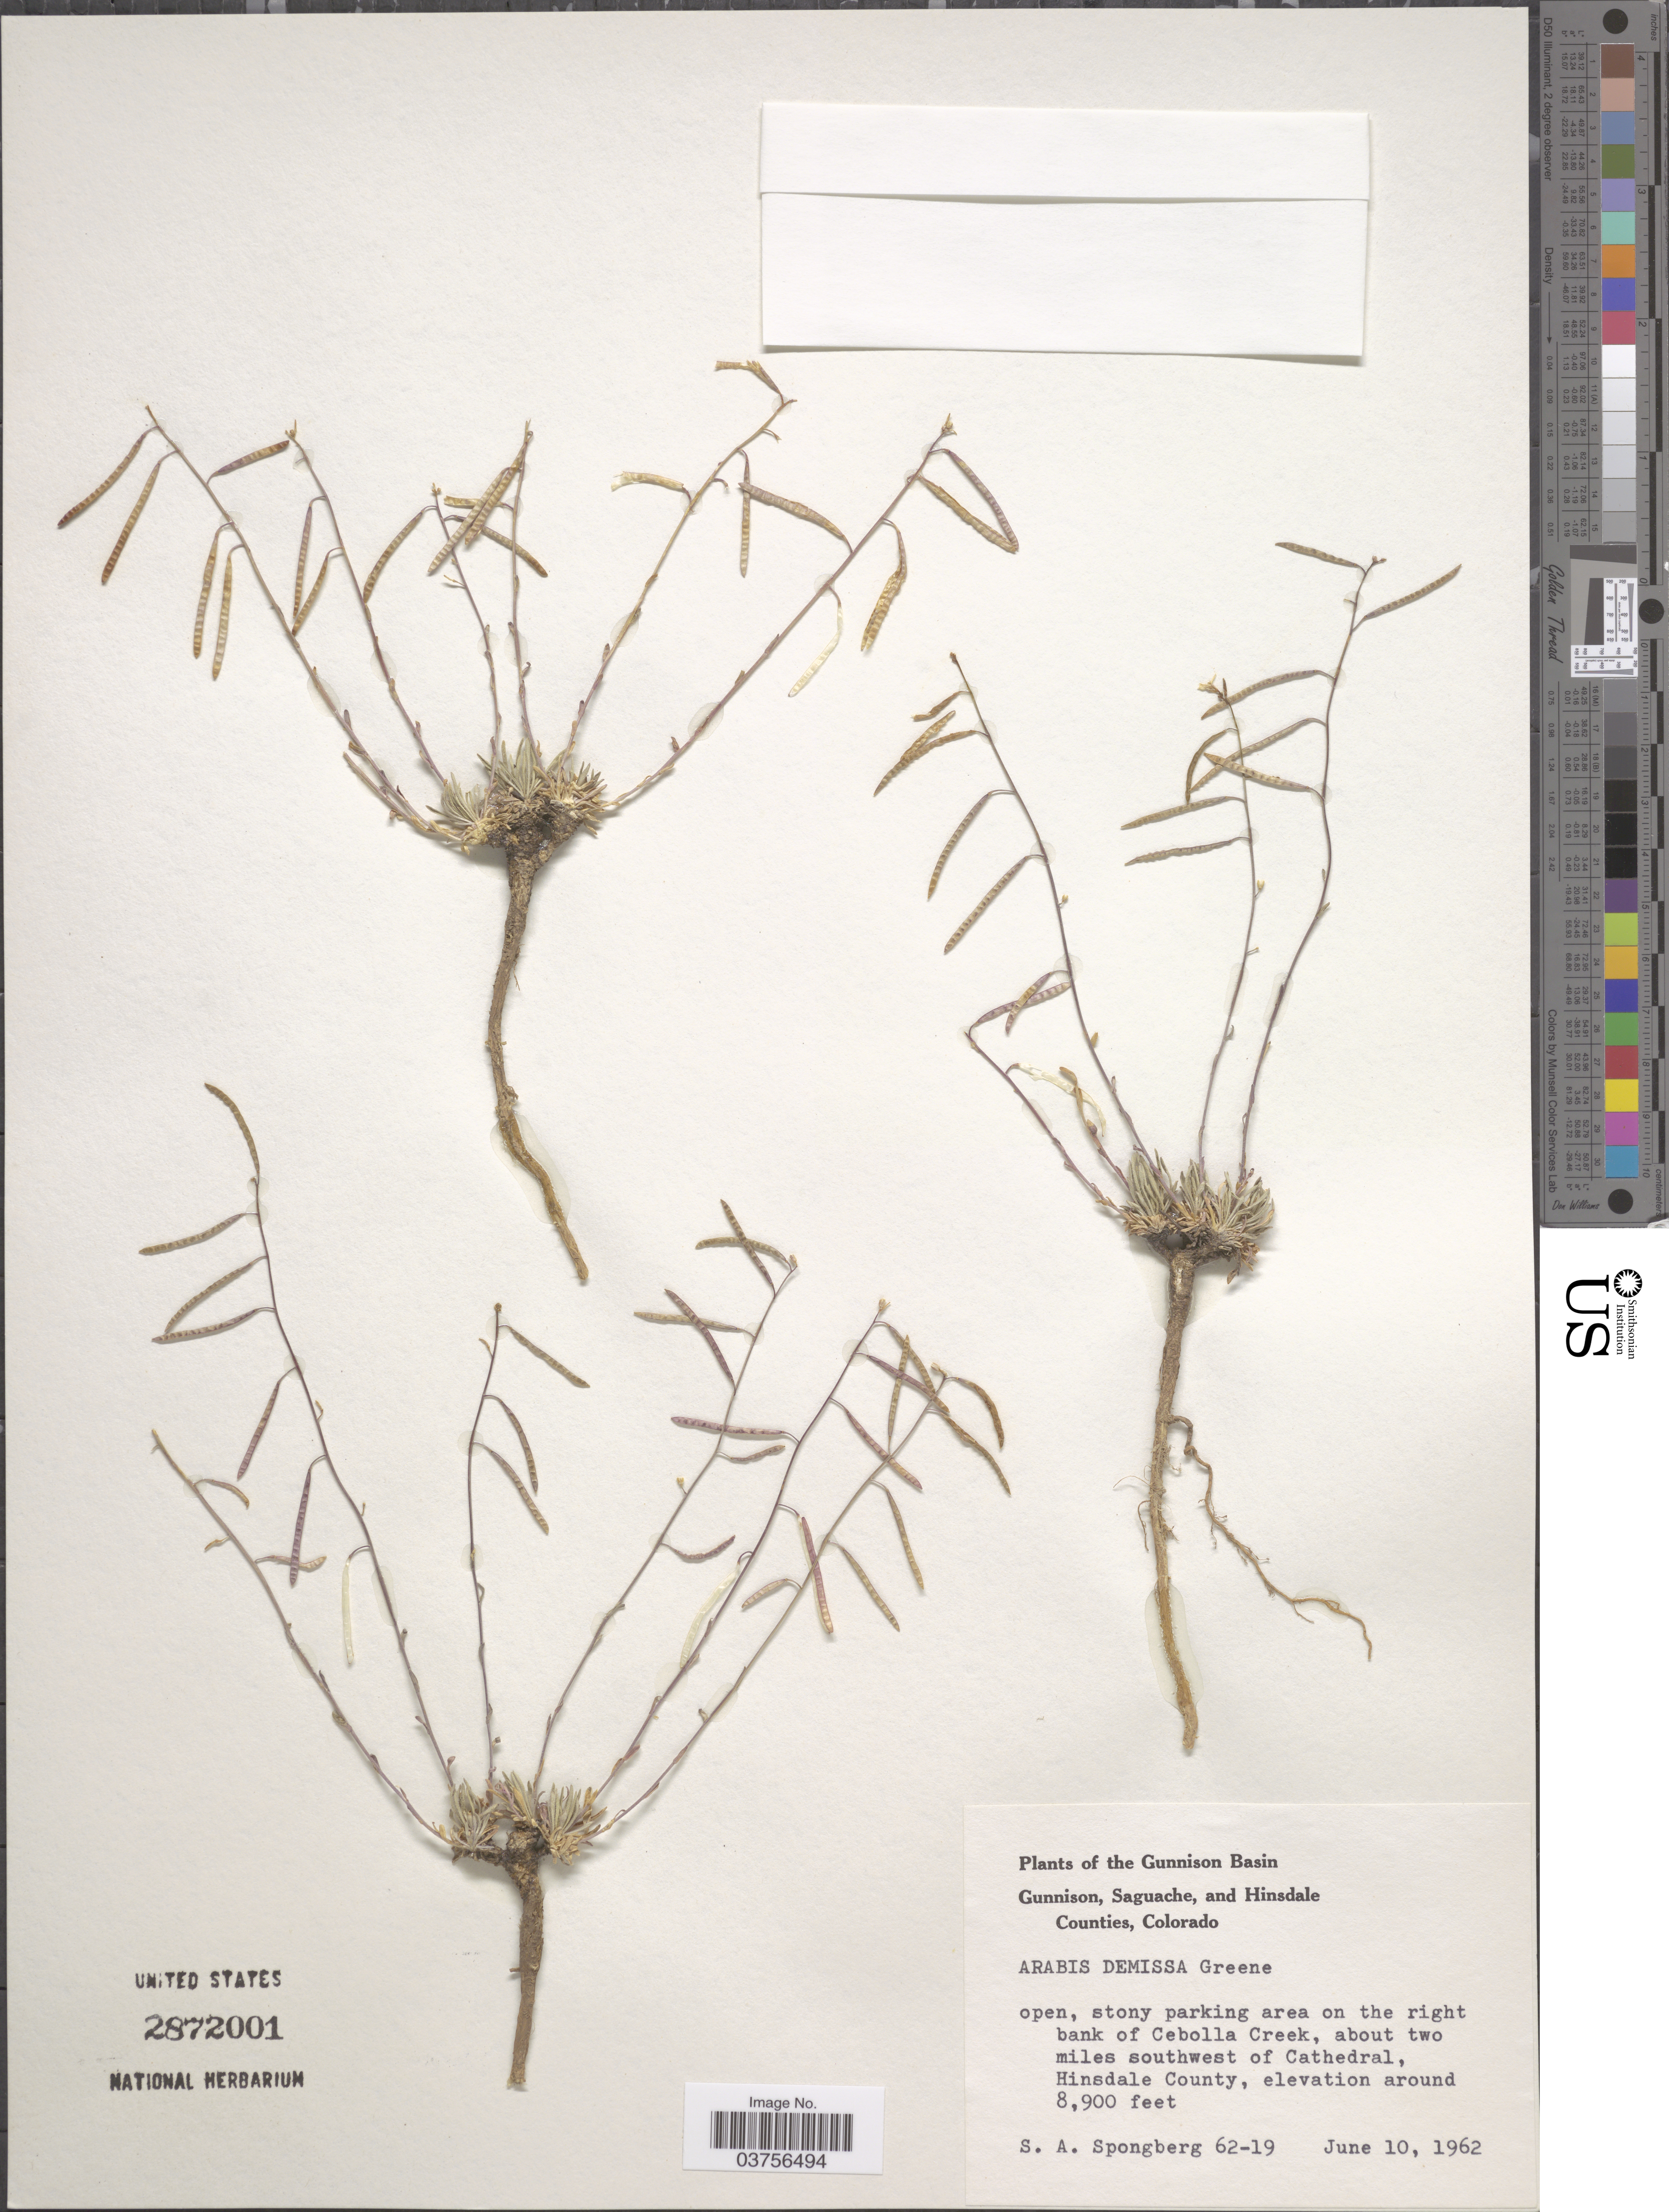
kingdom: Plantae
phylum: Tracheophyta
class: Magnoliopsida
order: Brassicales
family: Brassicaceae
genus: Arabis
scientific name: Arabis demissa var. demissa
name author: Greene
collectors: S. A.Spongberg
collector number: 62-19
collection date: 1962-06-10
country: United States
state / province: Colorado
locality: The Gunnison Basin. On the right bank of Cebolla Creek, about two miles southwest of Cathedral, Hinsdale County.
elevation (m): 2713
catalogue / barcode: US 2872001